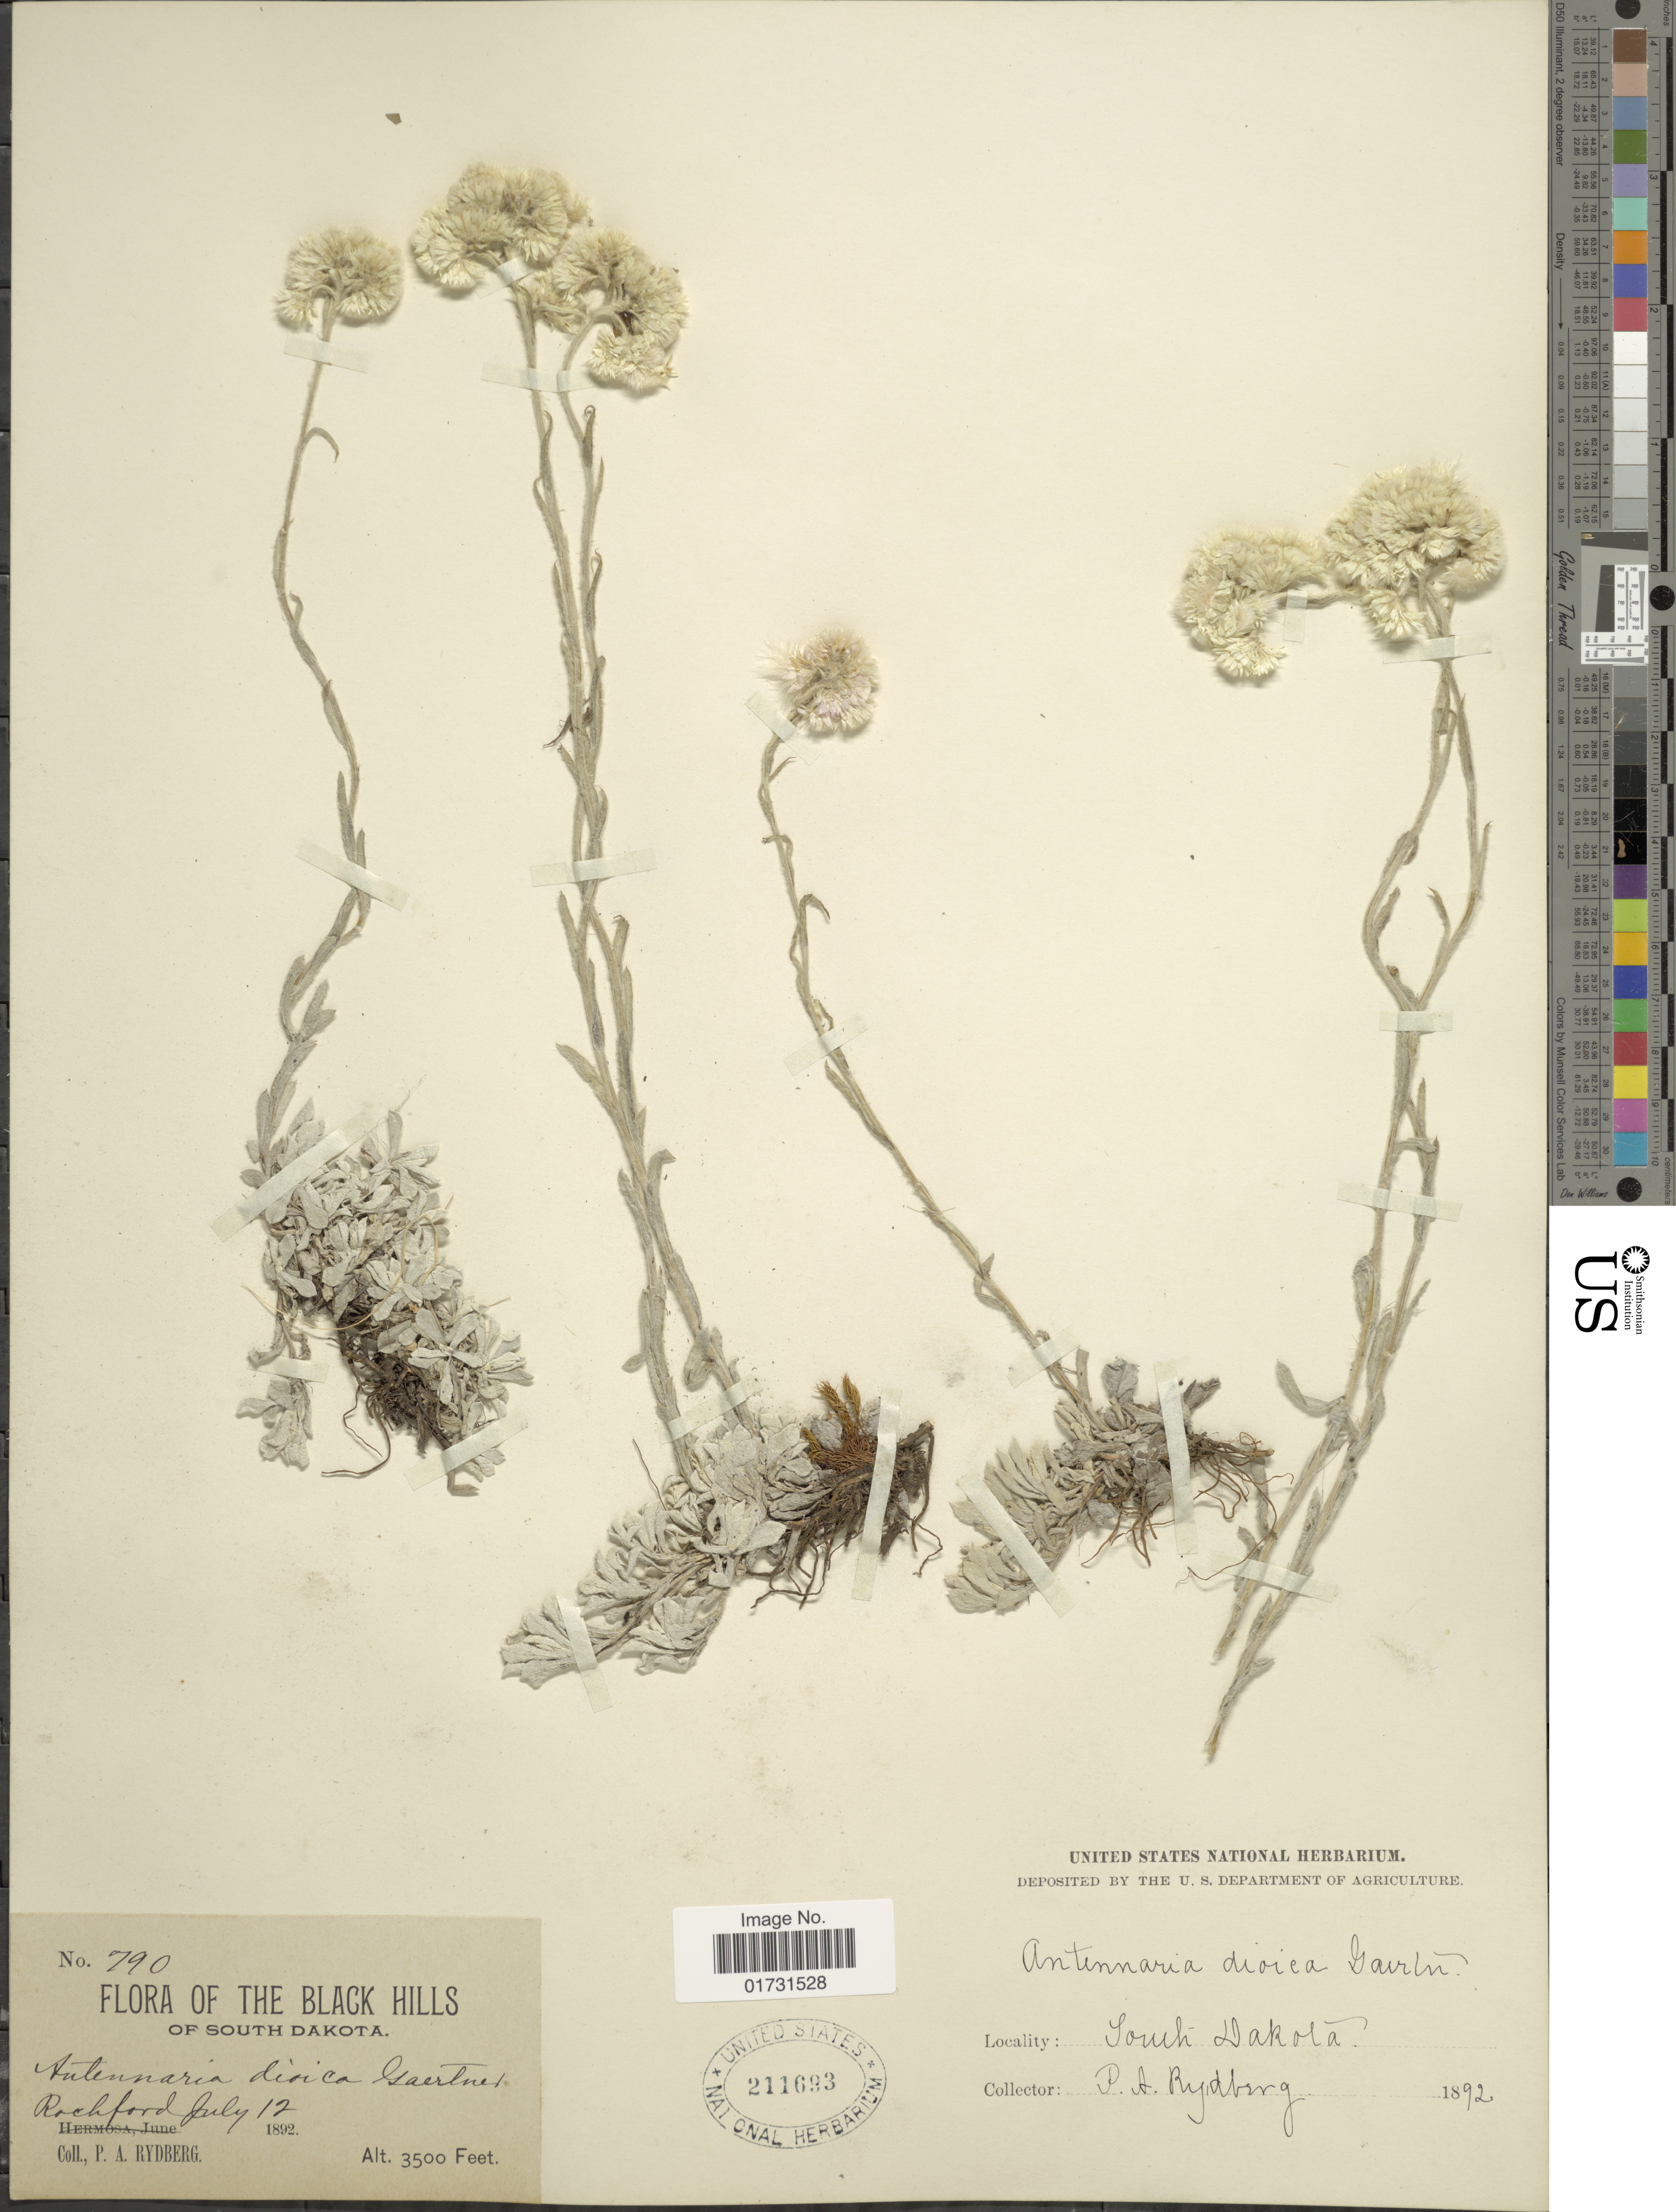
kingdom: Plantae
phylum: Tracheophyta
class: Magnoliopsida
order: Asterales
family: Asteraceae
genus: Antennaria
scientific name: Antennaria microphylla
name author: Rydb.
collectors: P. A. Rydberg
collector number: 790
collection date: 1892-07-12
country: United States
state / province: South Dakota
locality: Black Hills. Rachford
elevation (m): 1067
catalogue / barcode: US 211693